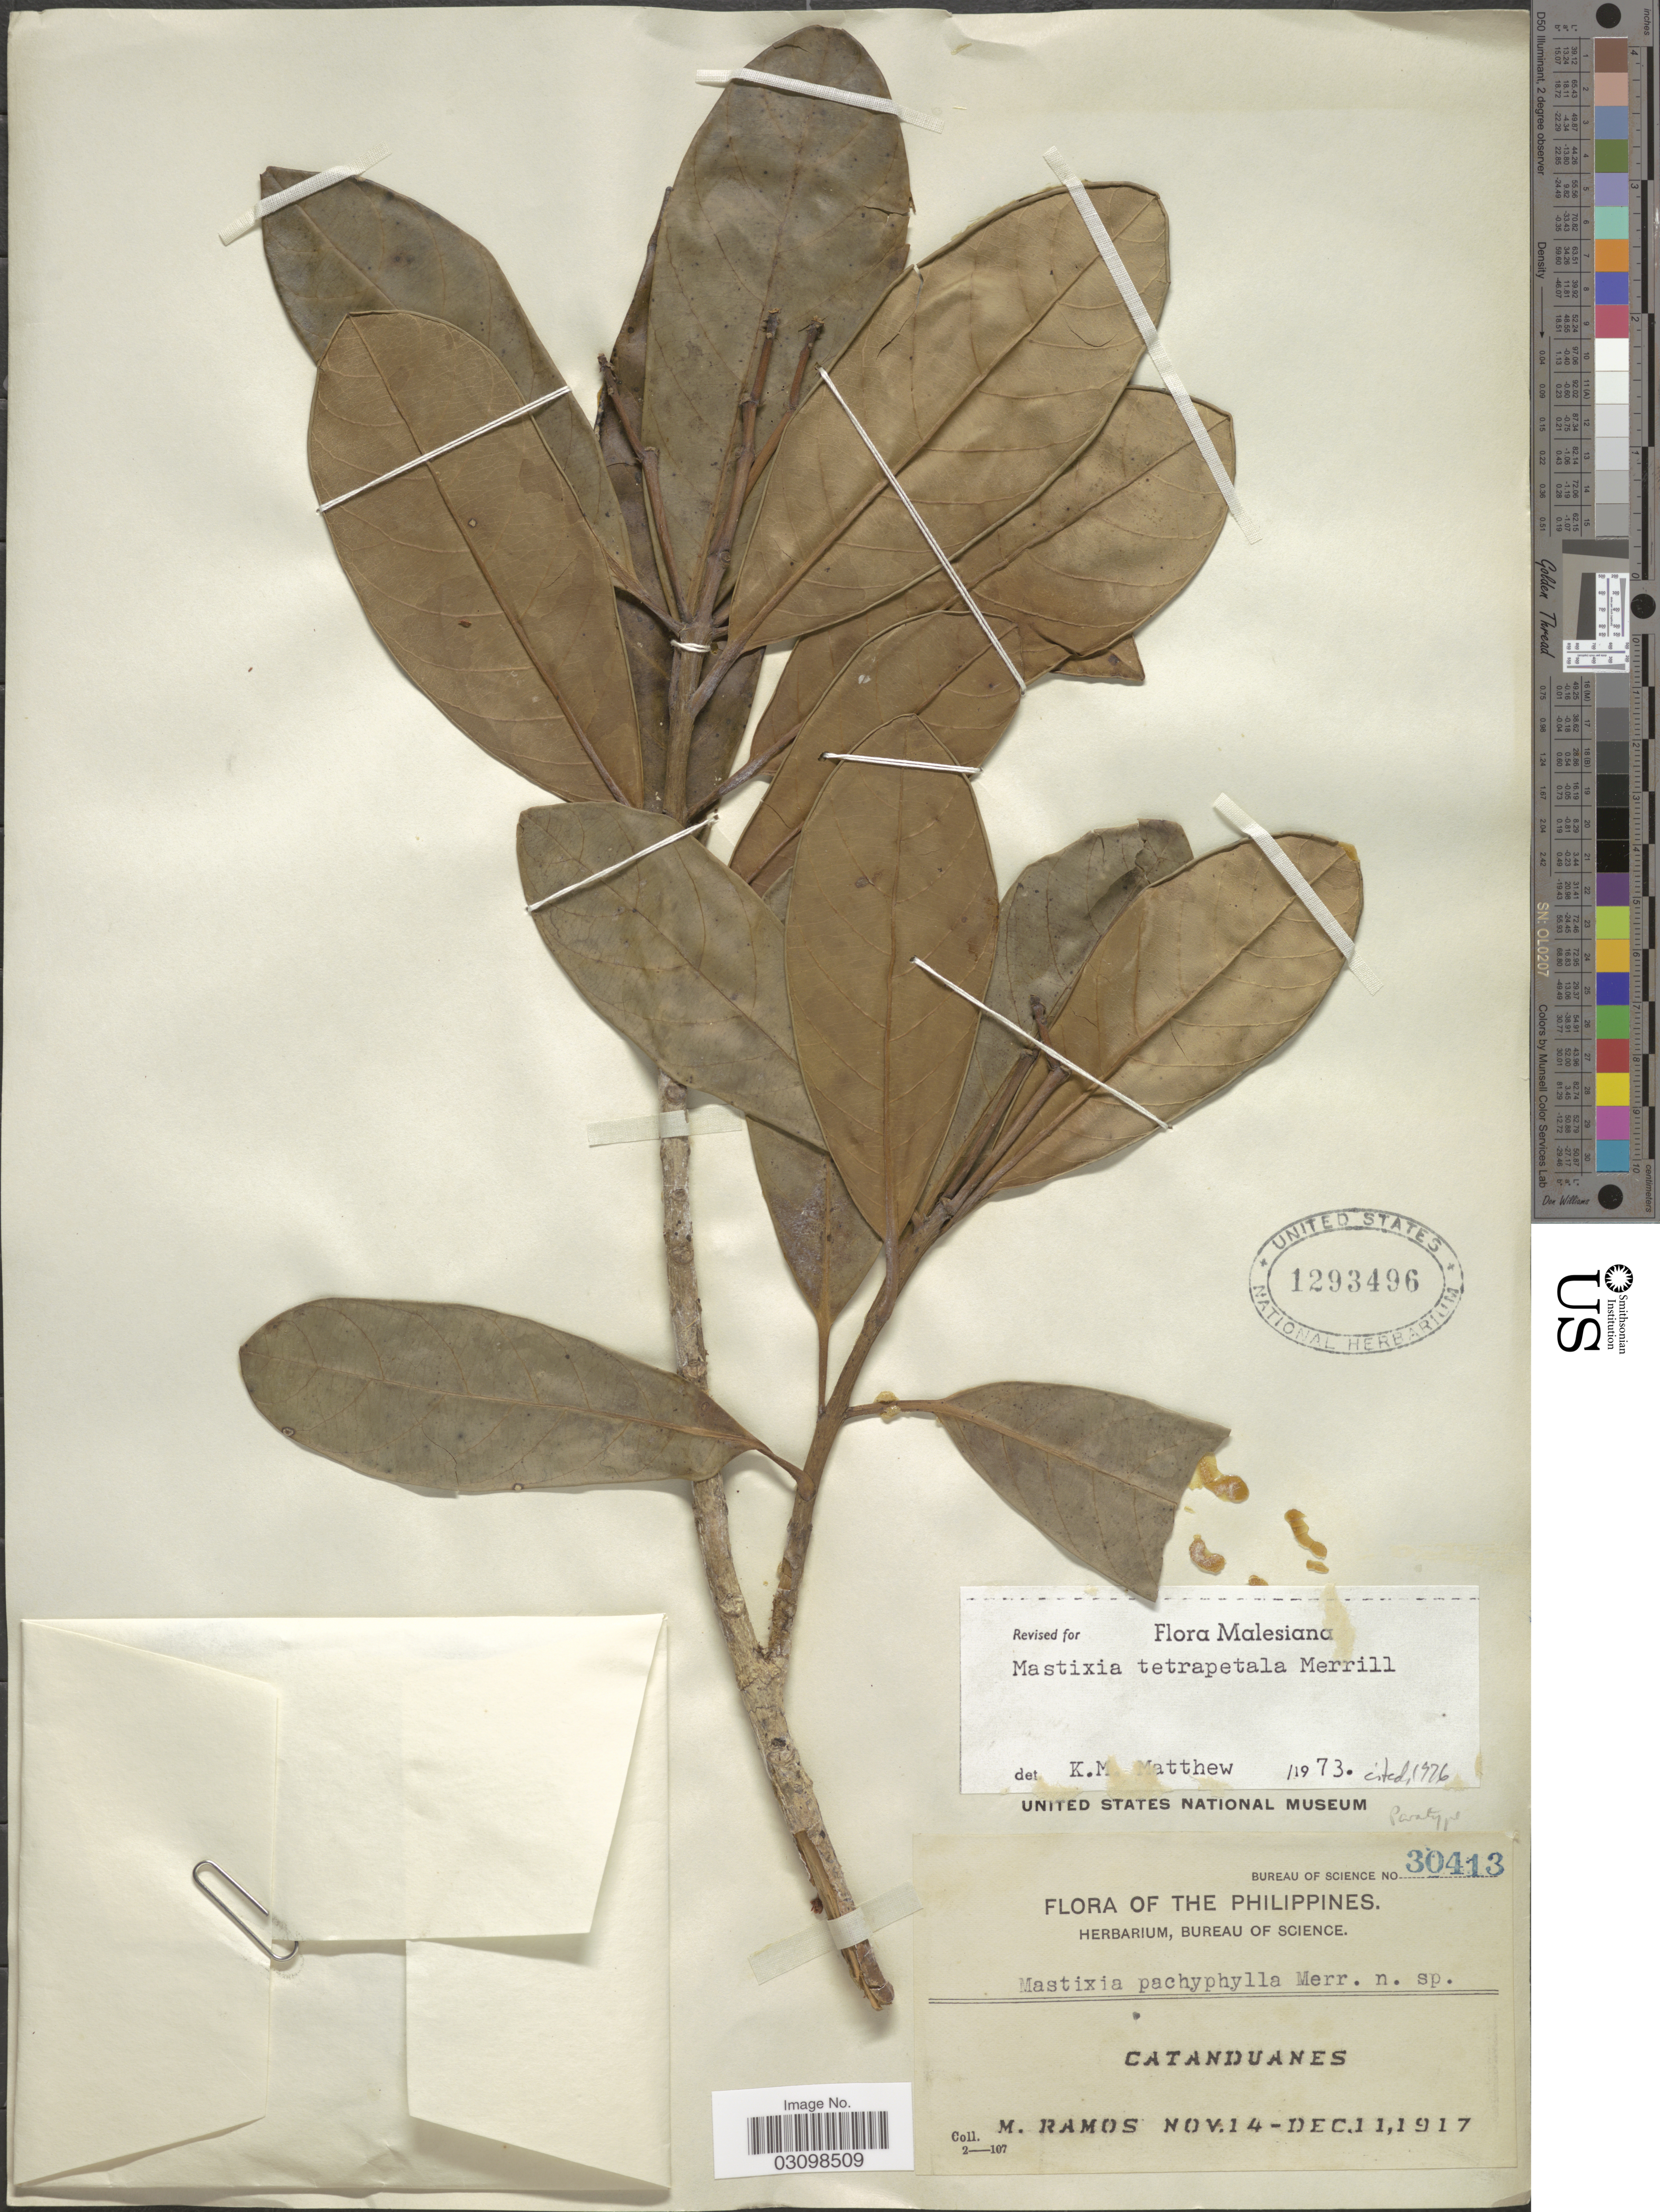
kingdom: Plantae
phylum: Tracheophyta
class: Magnoliopsida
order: Cornales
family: Nyssaceae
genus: Mastixia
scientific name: Mastixia tetrapetala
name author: Merr.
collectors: M. Ramos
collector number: Bureau of science 30413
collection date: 1917-11-14/1917-12-11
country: Philippines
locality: Catanduanes.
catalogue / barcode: US 1293496